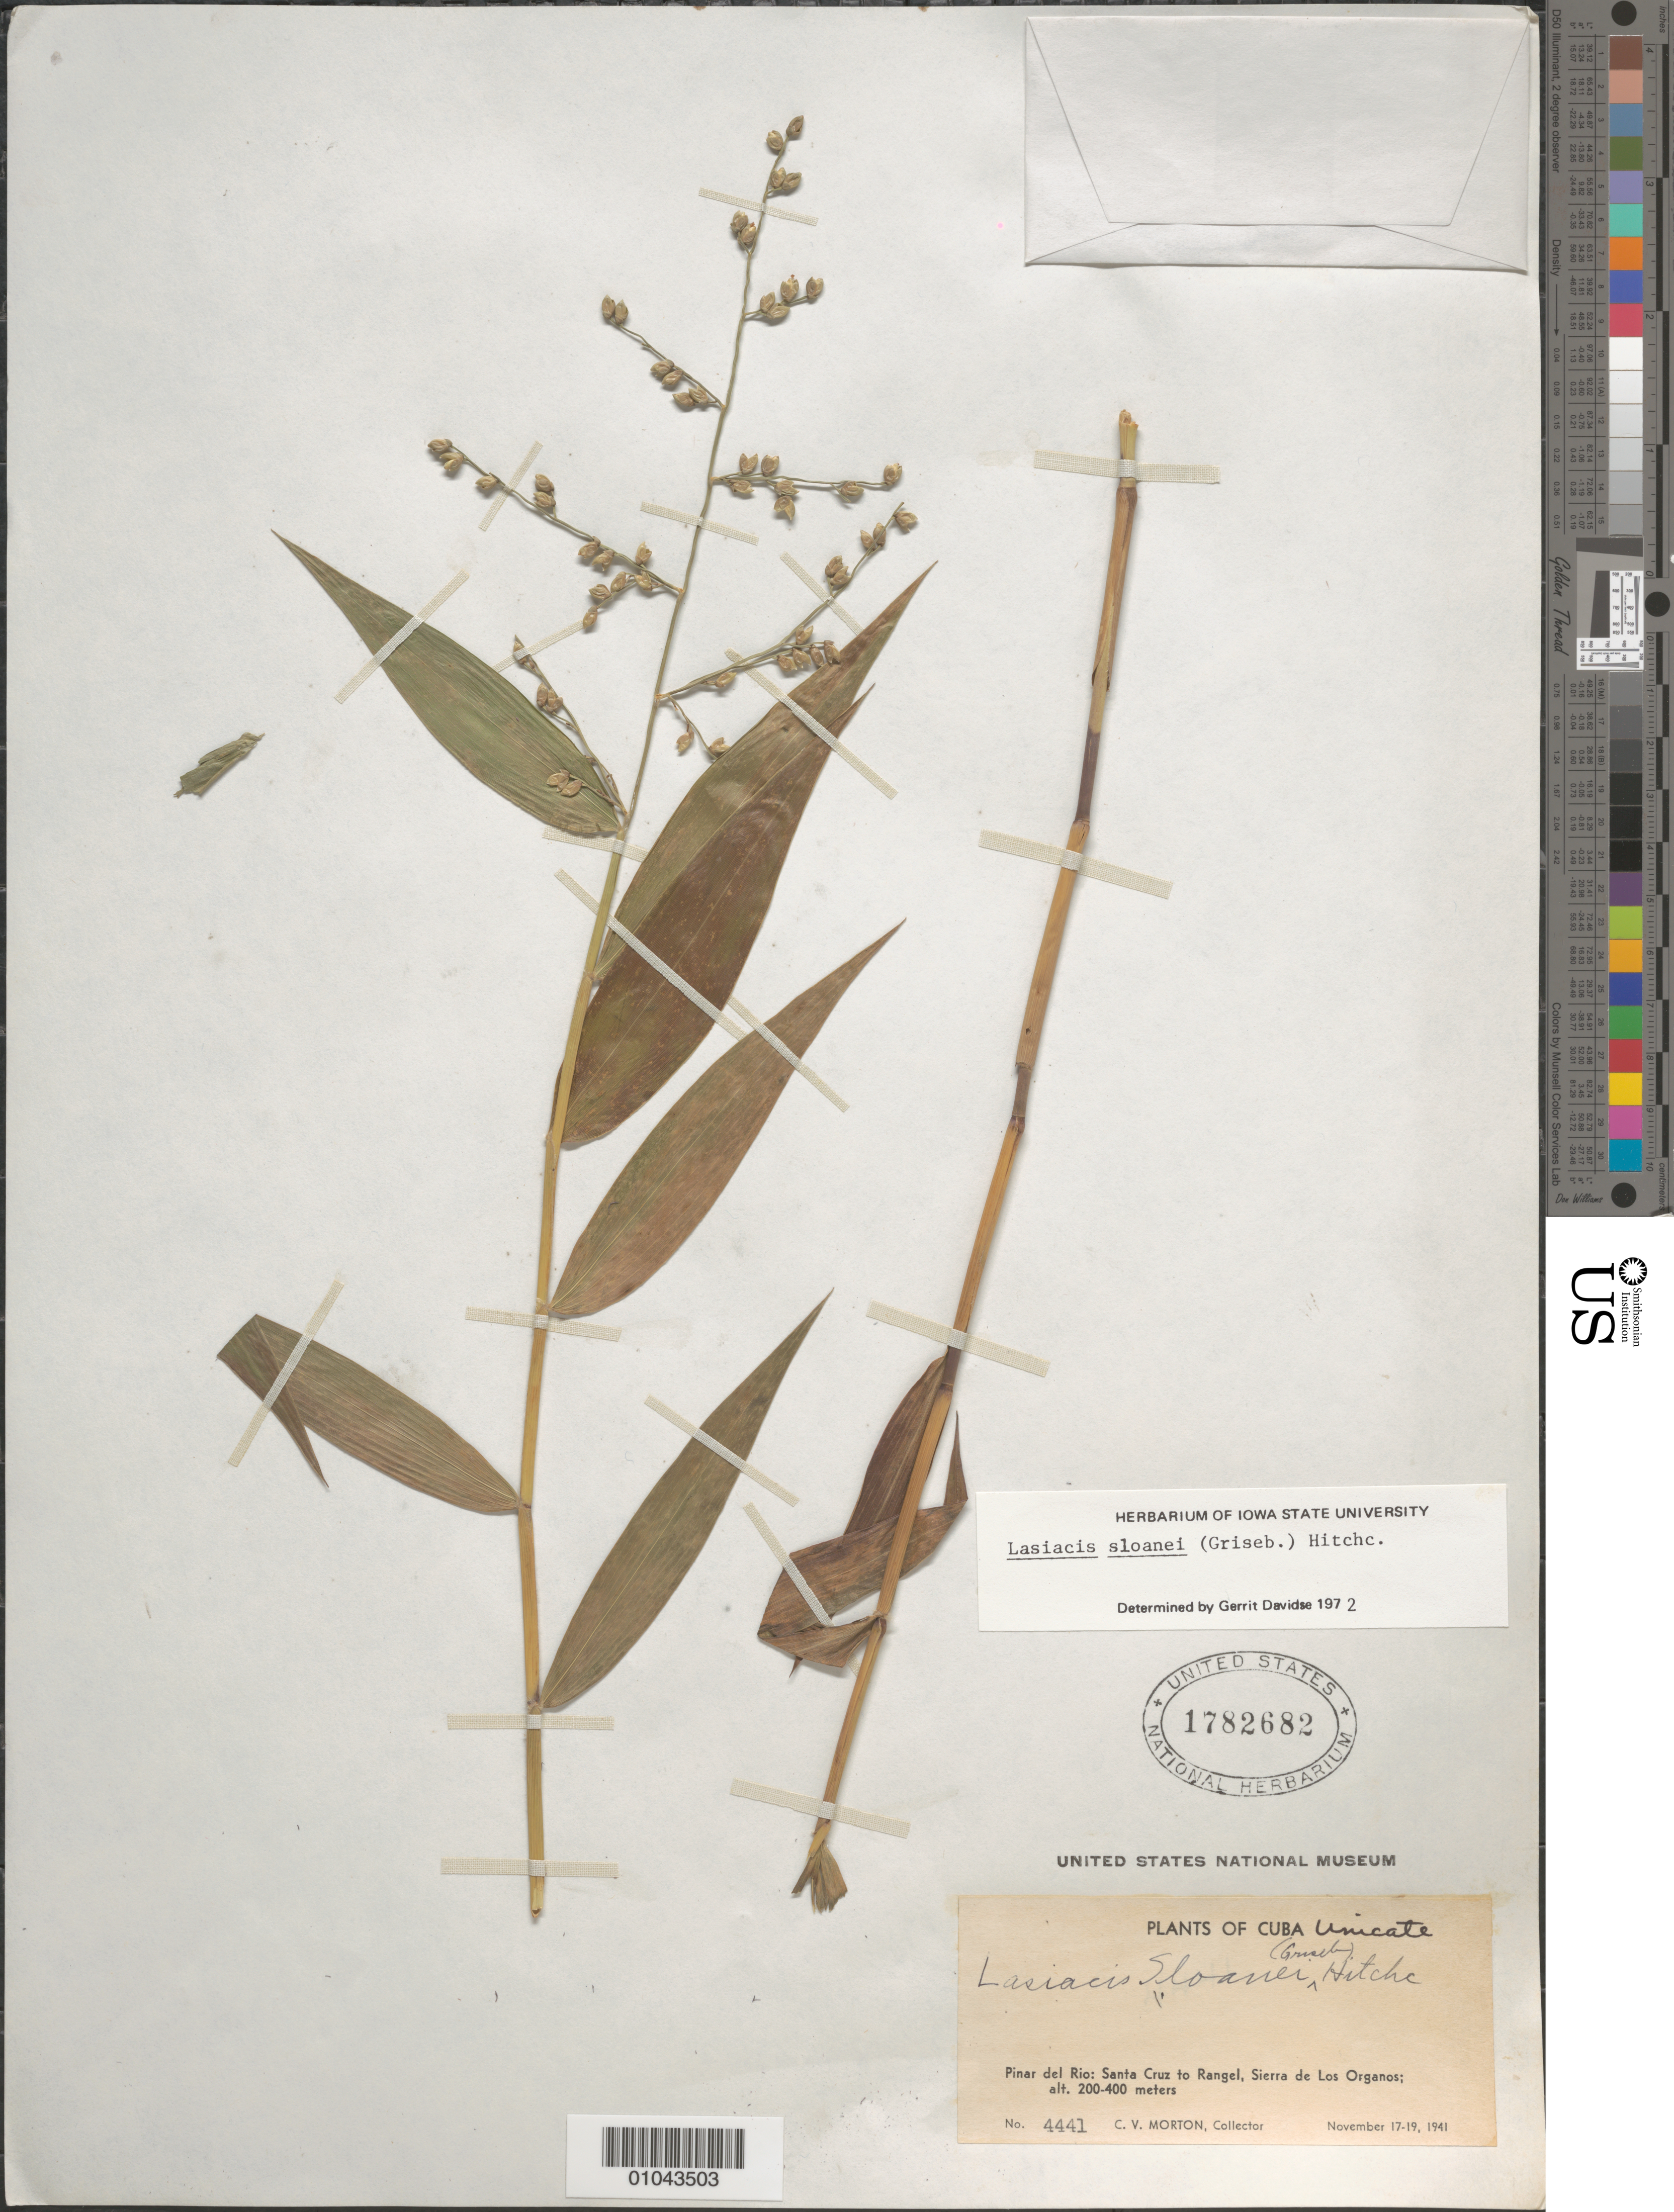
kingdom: Plantae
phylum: Tracheophyta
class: Liliopsida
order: Poales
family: Poaceae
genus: Lasiacis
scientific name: Lasiacis sloanei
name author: (Griseb.) Hitchc.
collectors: C. V. Morton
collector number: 4441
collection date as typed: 17 Nov 1941 to 19 Nov 1941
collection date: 1941-11-17/1941-11-19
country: Cuba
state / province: Pinar del Rio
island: Cuba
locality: Santa Cruz to Rangel, Sierra de Los Organos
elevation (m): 200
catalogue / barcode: US 1782682